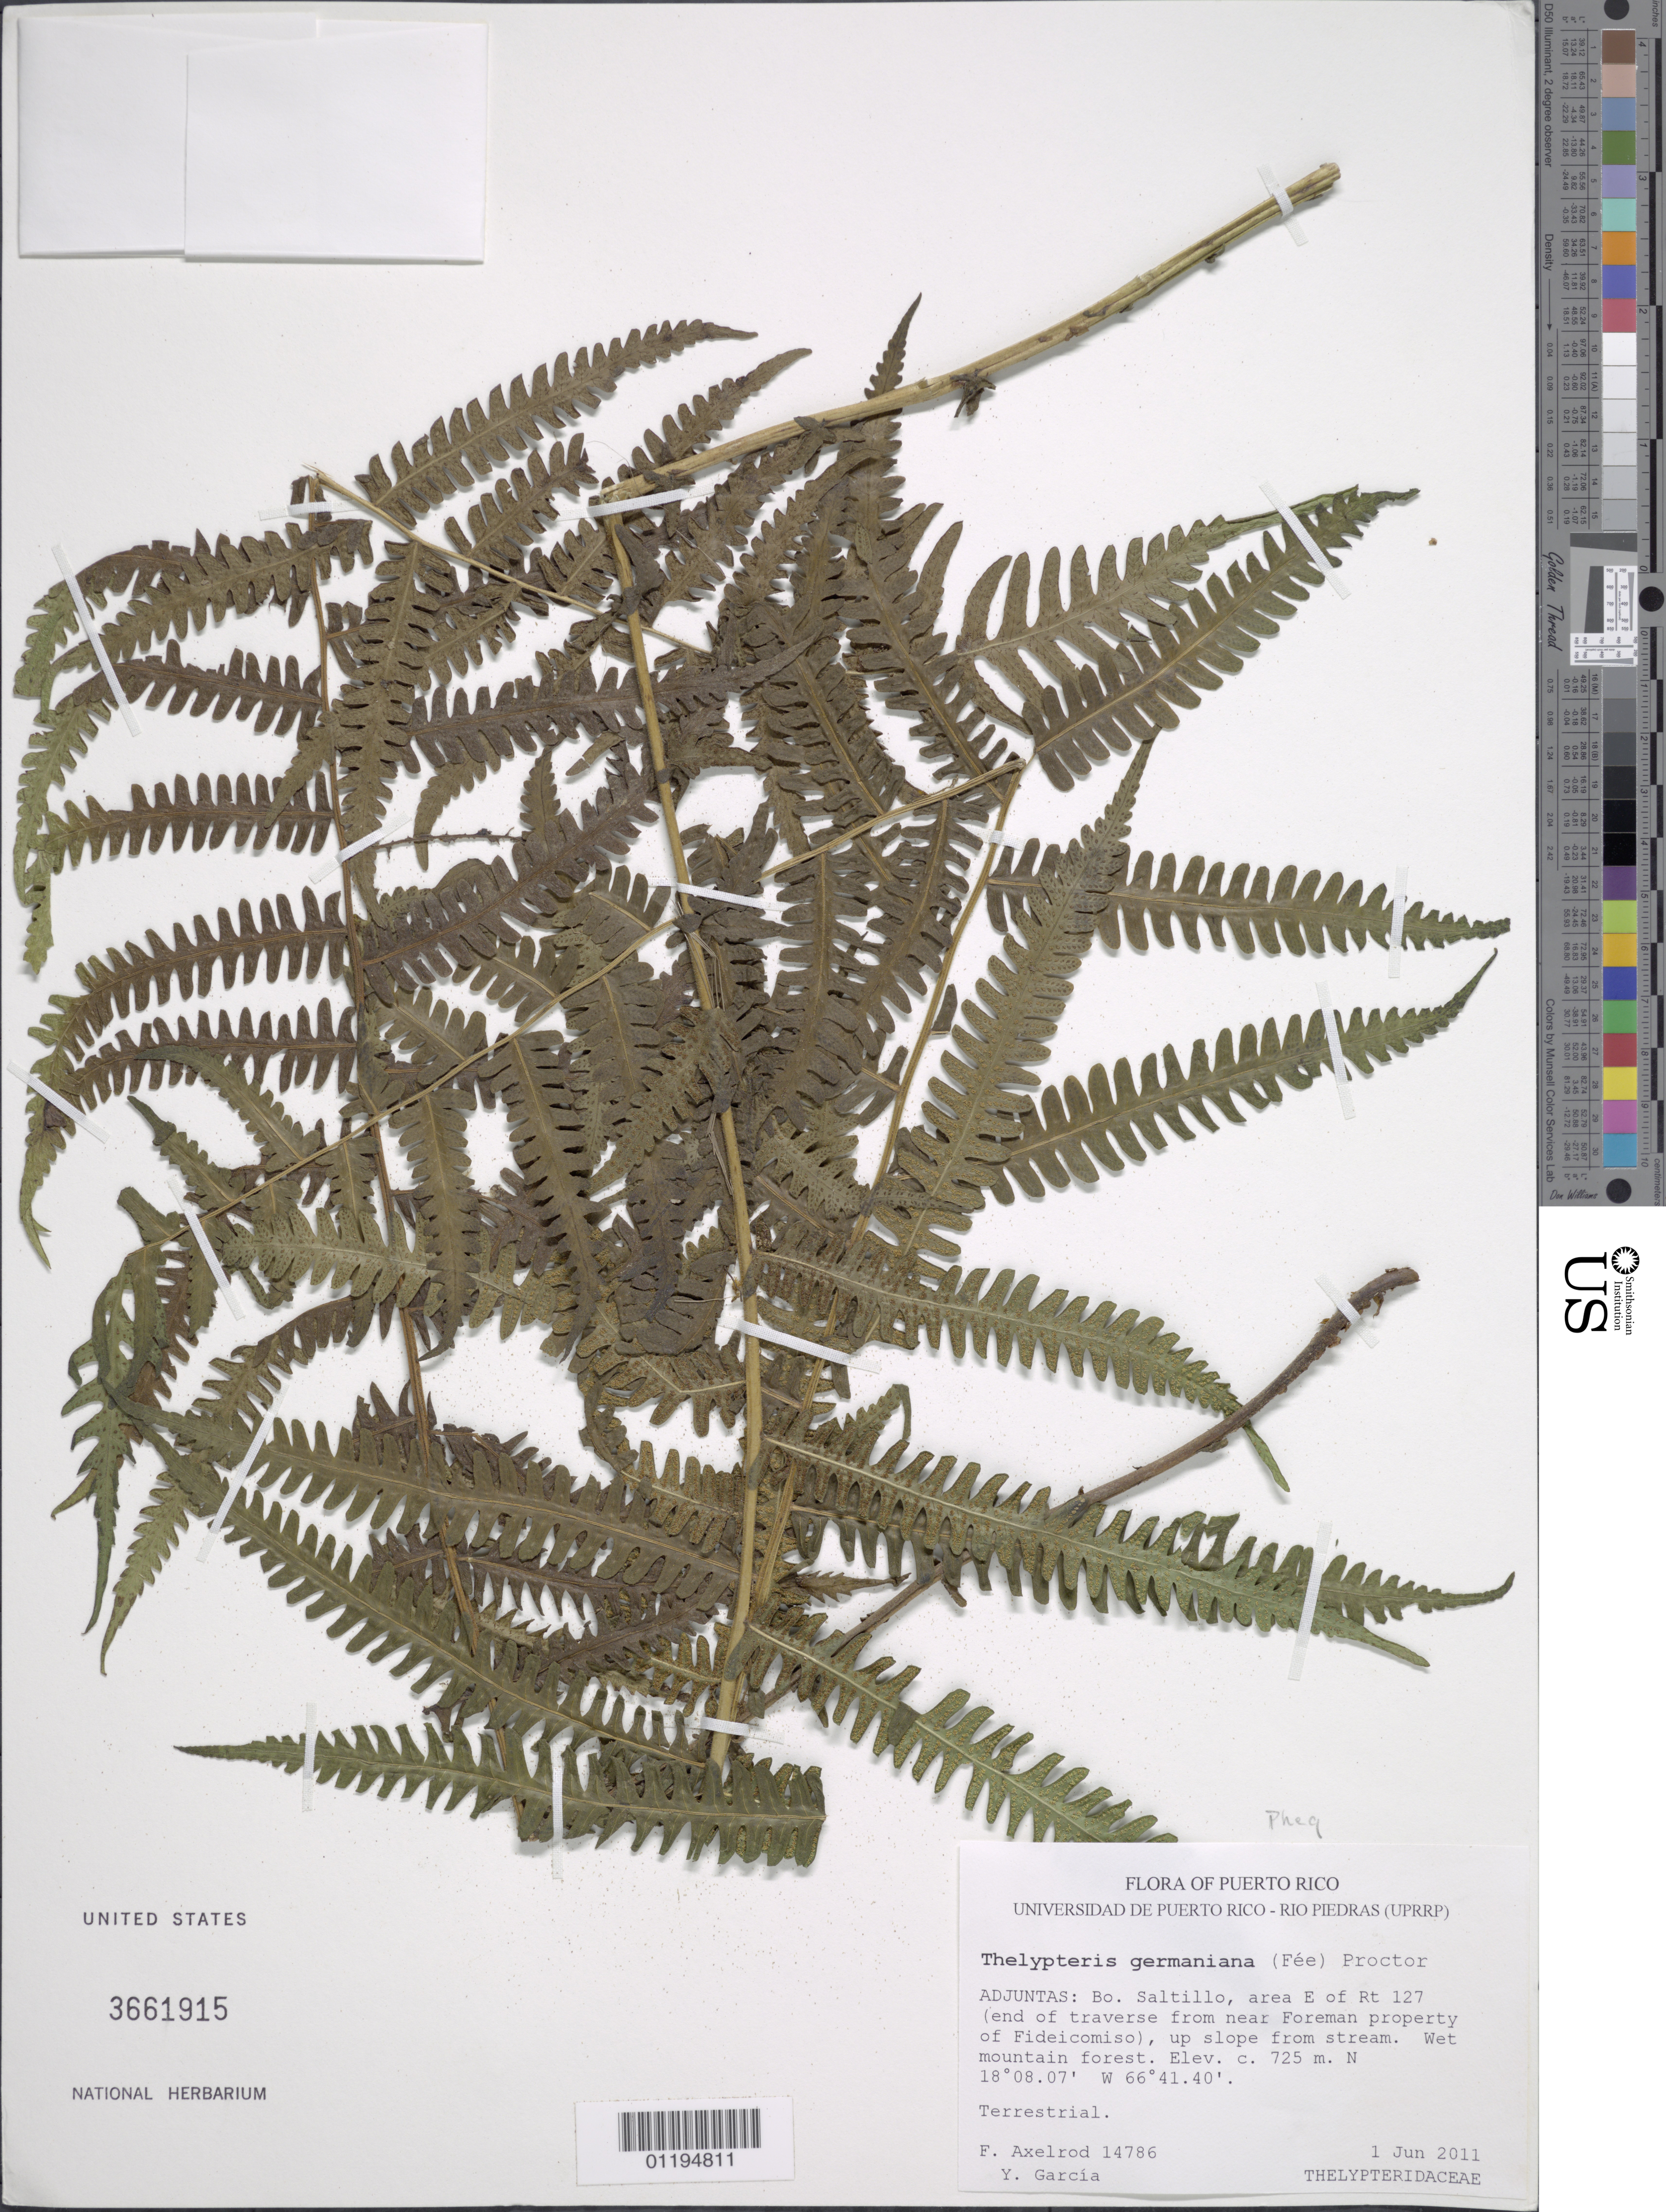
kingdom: Plantae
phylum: Tracheophyta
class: Polypodiopsida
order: Polypodiales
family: Thelypteridaceae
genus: Amauropelta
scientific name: Amauropelta germaniana (Fée) comb. nov., ined. 2015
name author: (Fée)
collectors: F. S. Axelrod & Y. García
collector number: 14786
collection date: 2011-06-01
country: Puerto Rico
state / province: Adjuntas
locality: area W of Rt 127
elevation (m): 800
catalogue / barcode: US 3661915